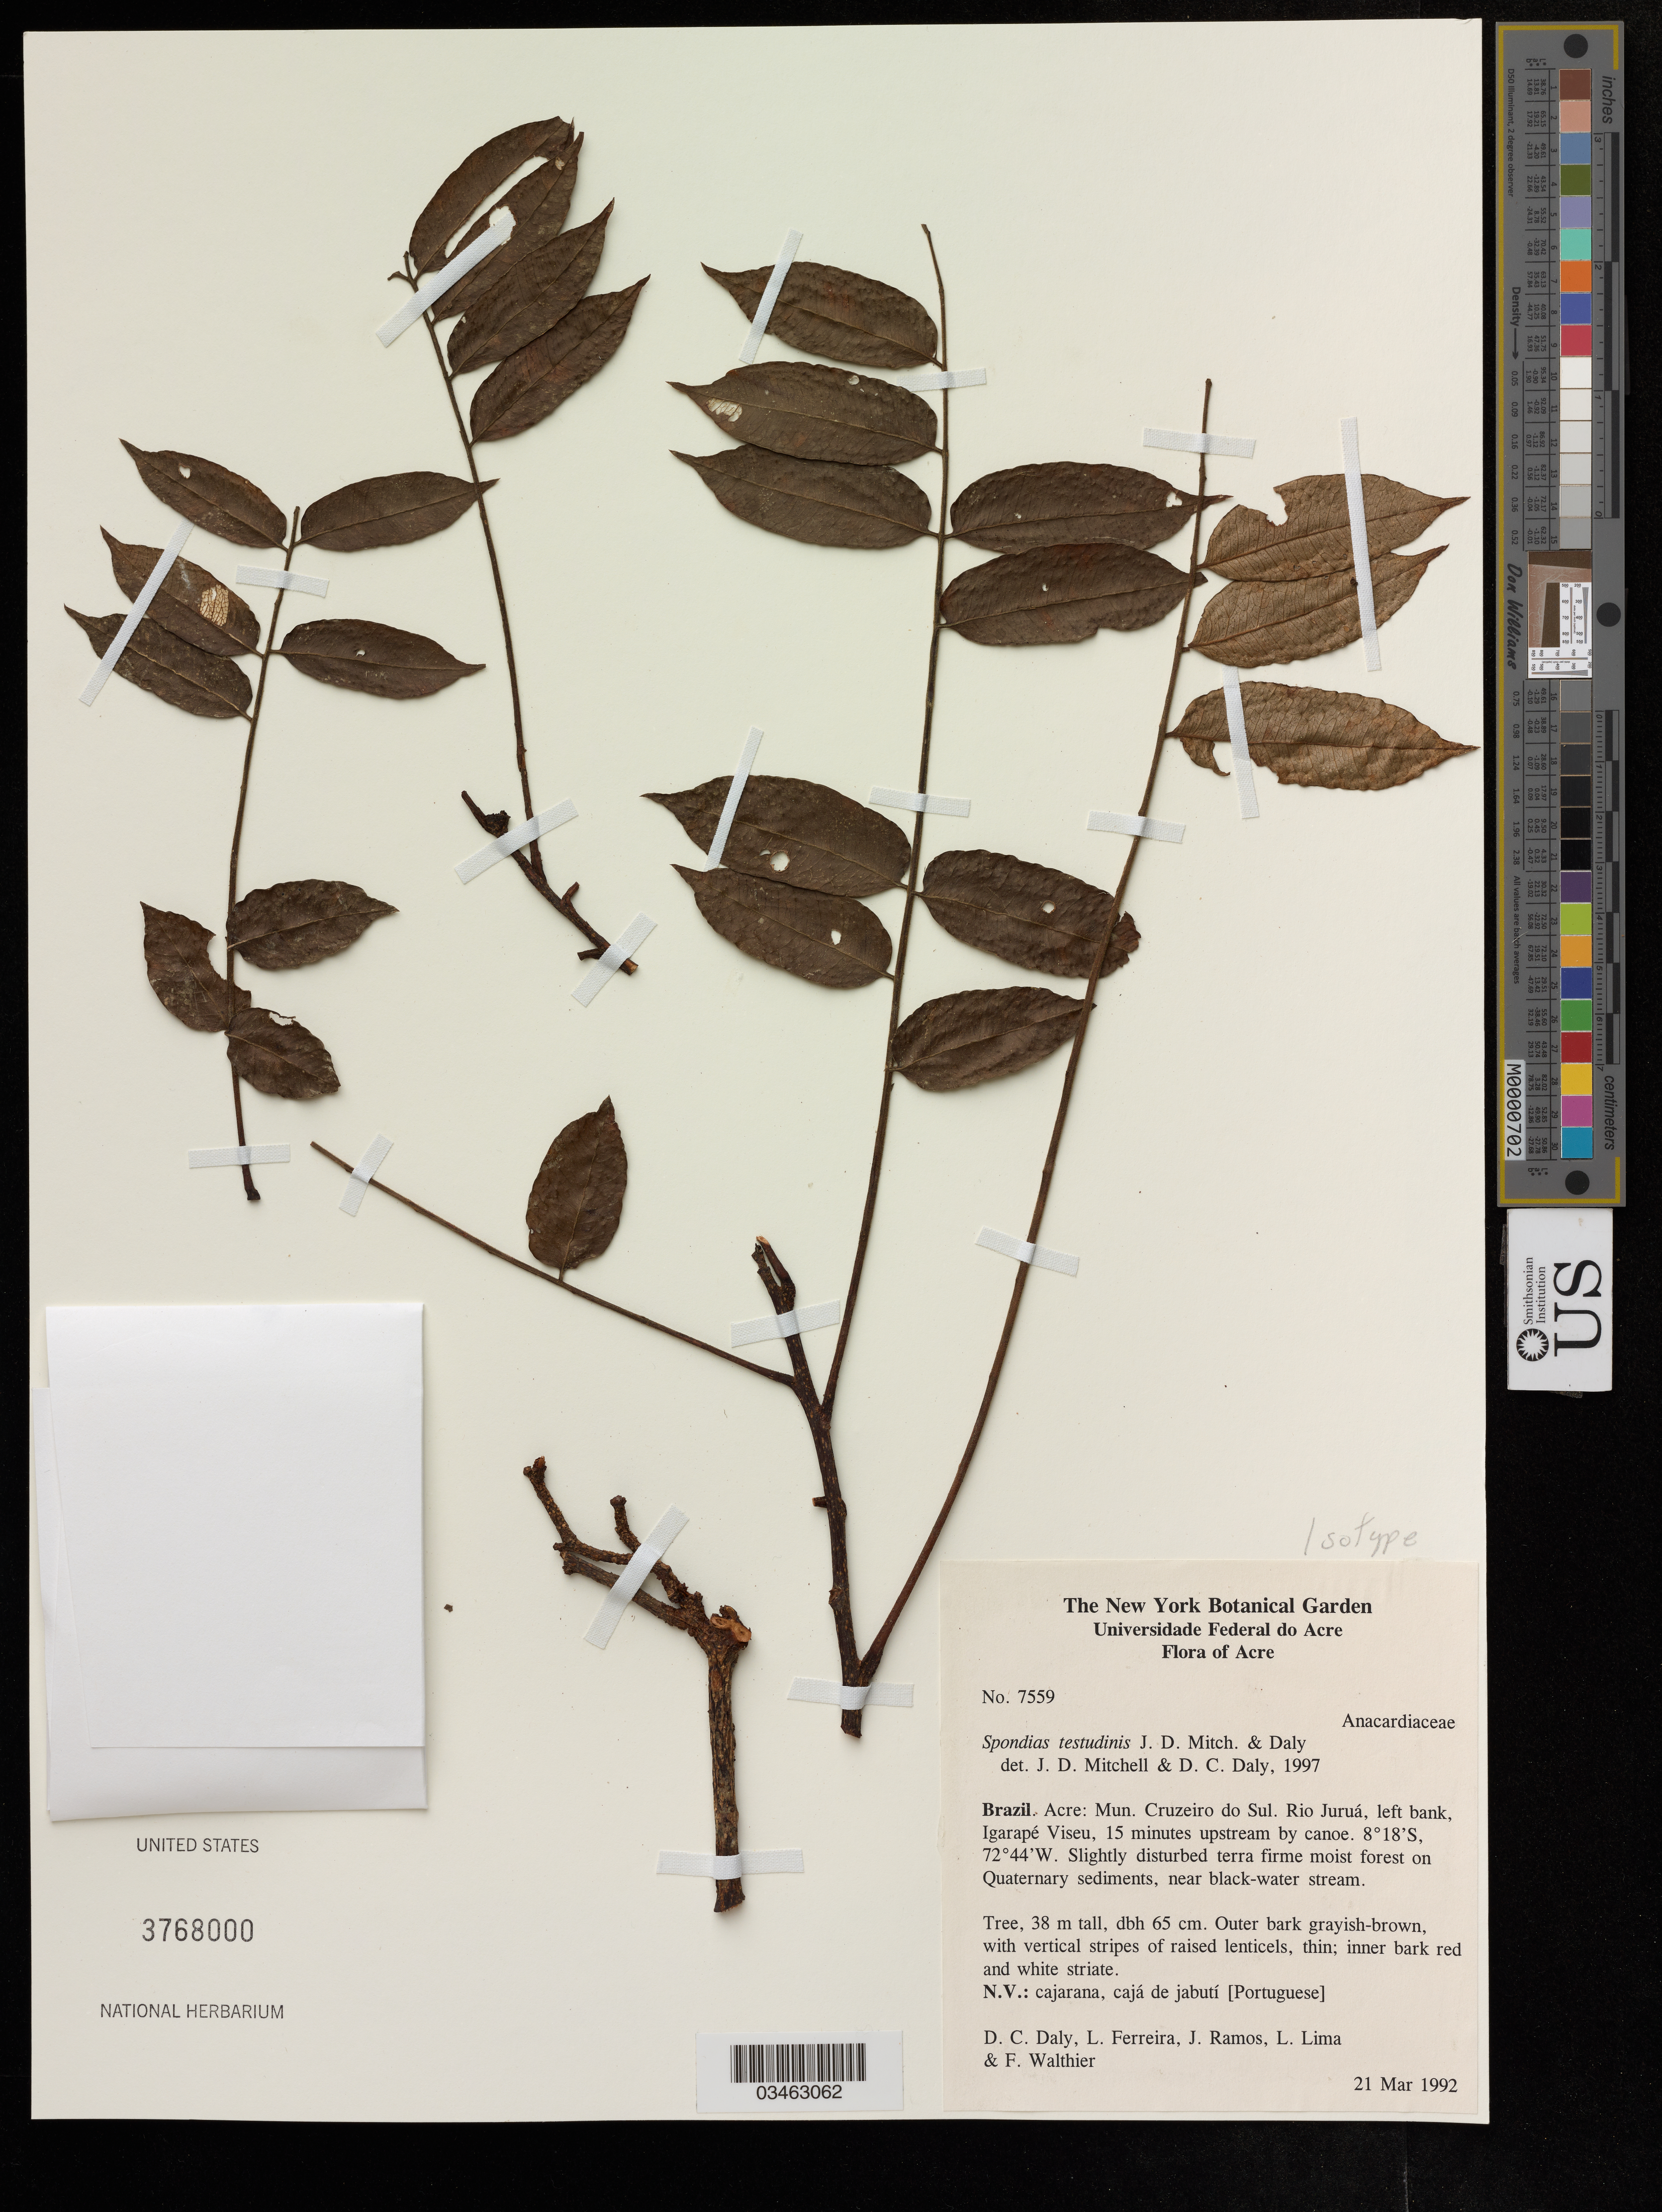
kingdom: Plantae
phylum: Tracheophyta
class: Magnoliopsida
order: Sapindales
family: Anacardiaceae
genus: Spondias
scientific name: Spondias testudinis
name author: J.D. Mitch. & Daly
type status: Isotype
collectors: D. C. Daly, L. Ferreira, J. Ramos, L. Lima & F. Walthier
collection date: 1992-03-21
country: Brazil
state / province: Acre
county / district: Cruzeiro do Sul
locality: Rio Juruá, left bank, Igarapé Viseu, 15 min upstream by canoe.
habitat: Slighty disturbed terra firme moist forest on Quaternary sediments, near black-water stream.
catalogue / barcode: US 3768000